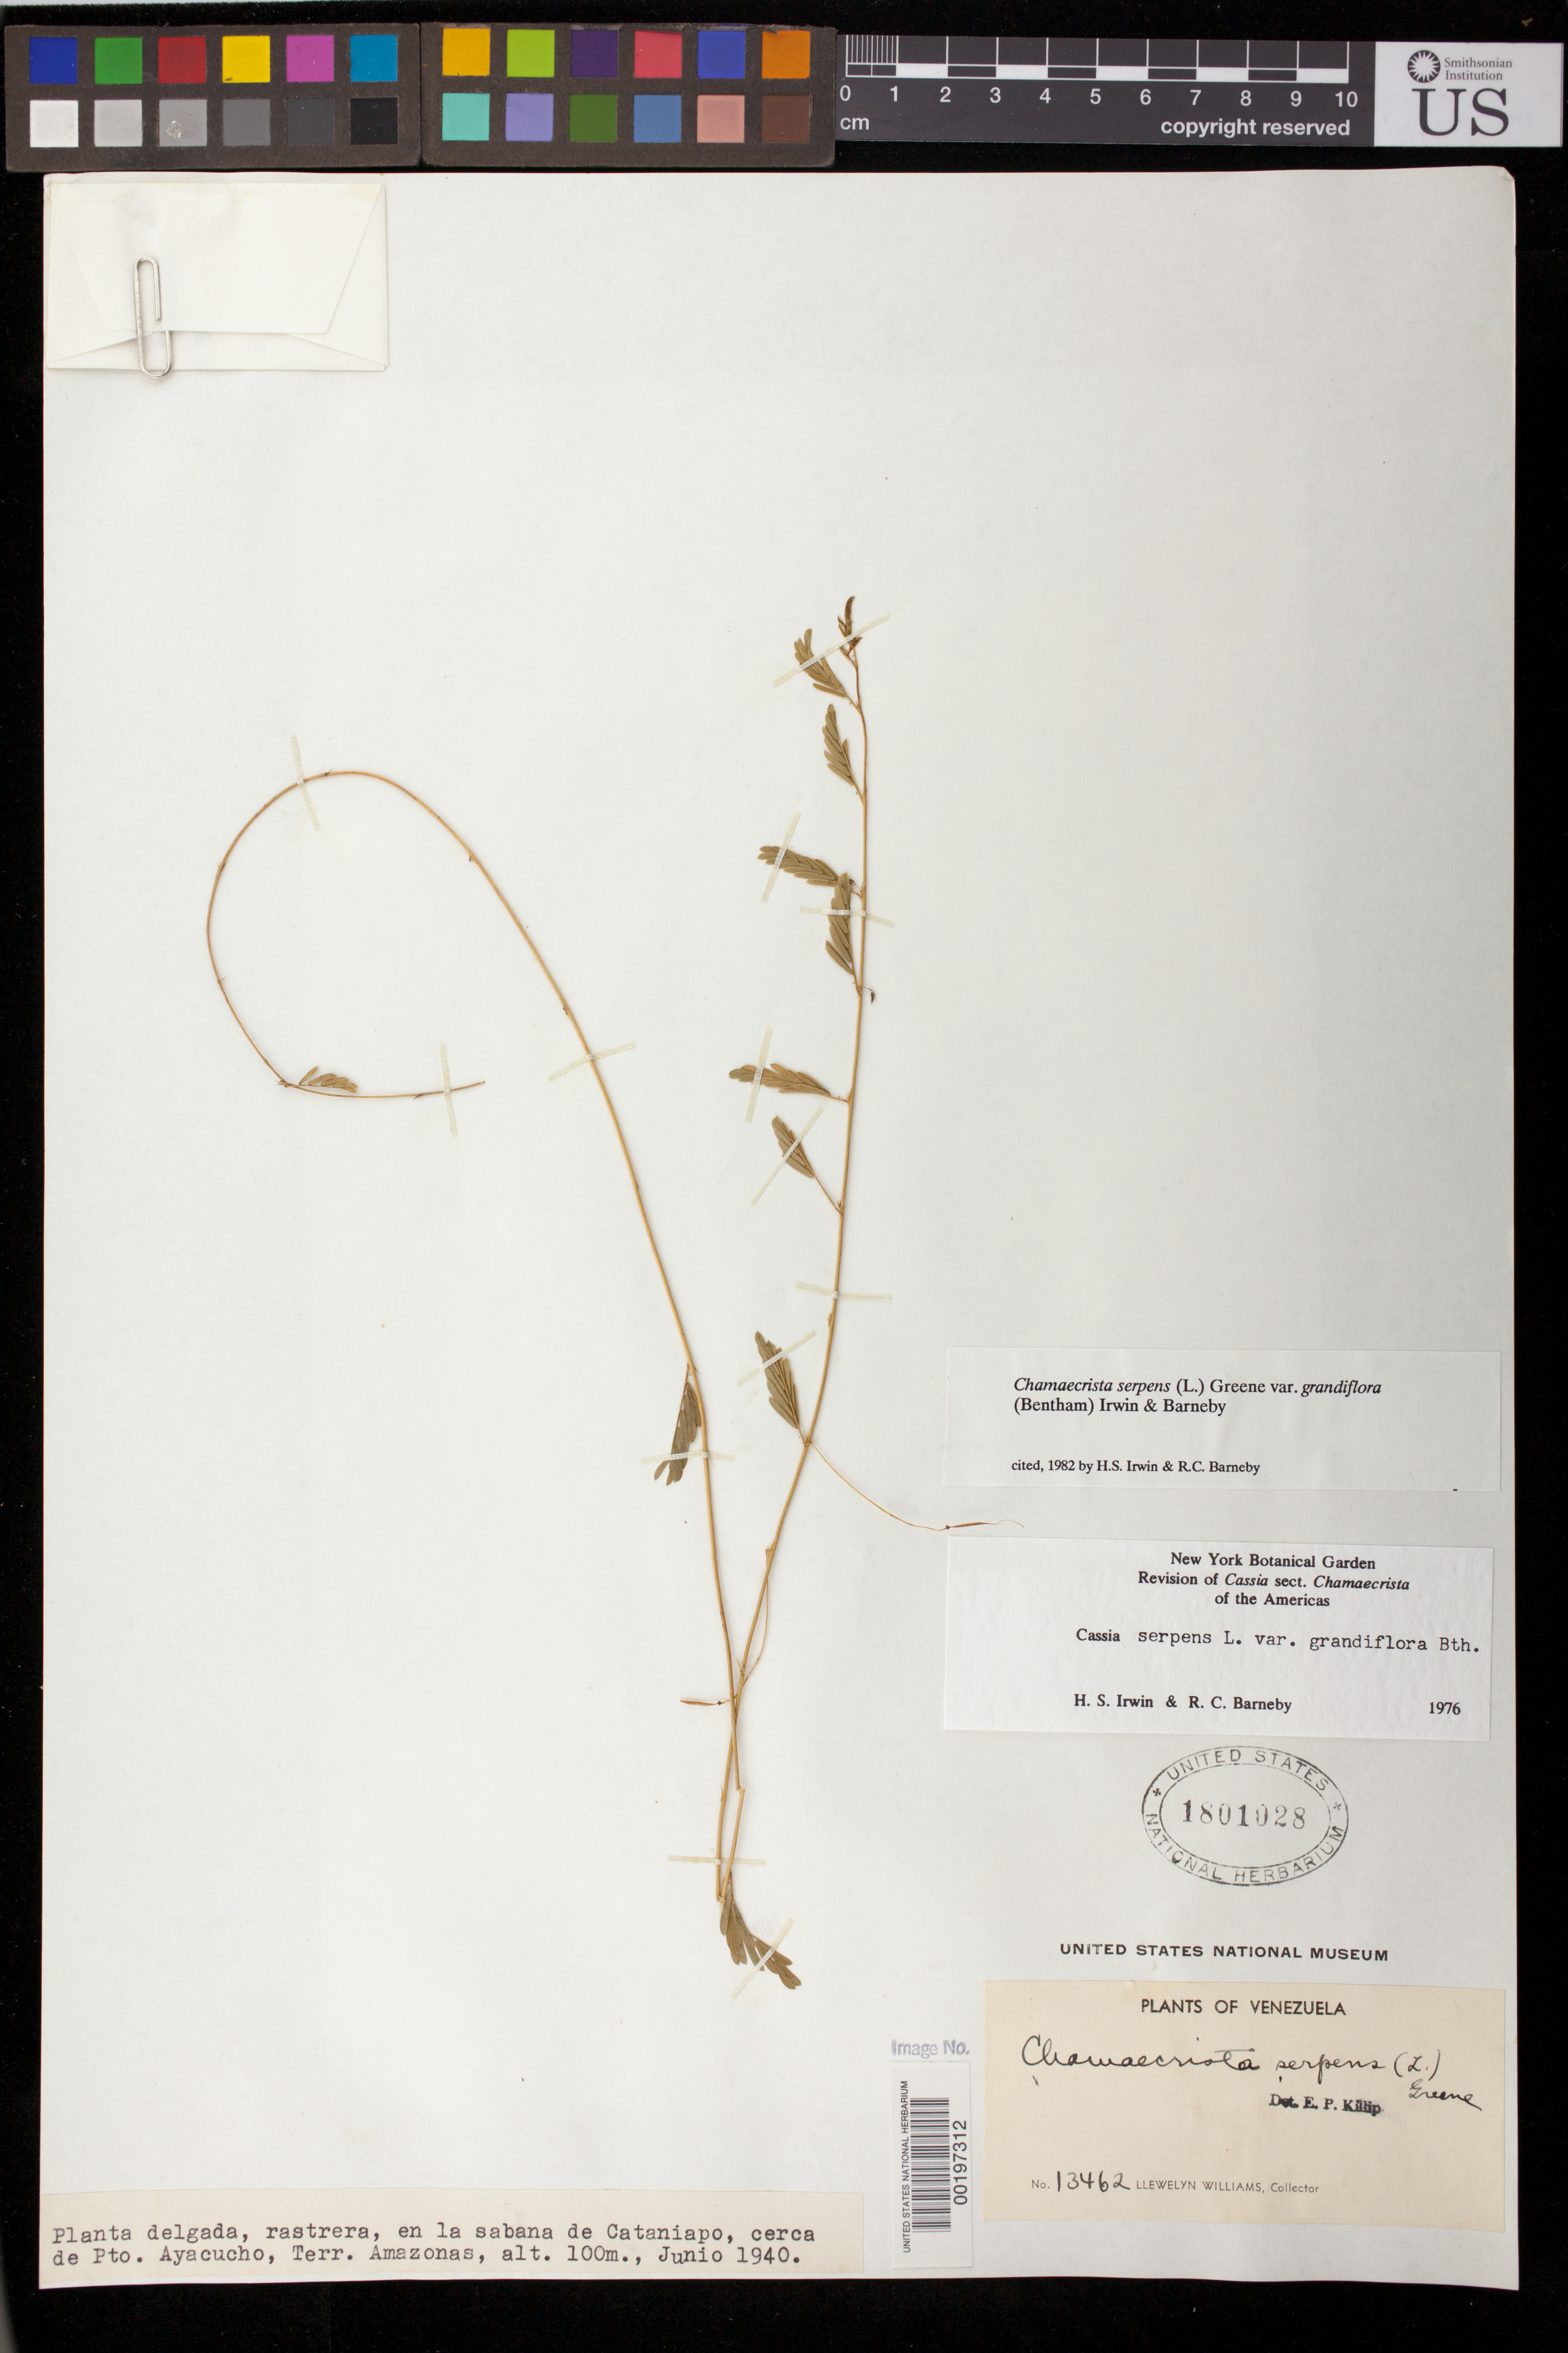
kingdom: Plantae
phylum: Tracheophyta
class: Magnoliopsida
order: Fabales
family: Fabaceae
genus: Chamaecrista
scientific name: Chamaecrista serpens var. grandiflora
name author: (Benth.) H.S. Irwin & Barneby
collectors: Ll. Williams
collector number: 13462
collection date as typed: Jun 1940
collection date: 1940-06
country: Venezuela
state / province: Amazonas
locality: En la sabana de Cataniapo, cerca de Pto. Ayacucho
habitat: En la sabanna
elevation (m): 100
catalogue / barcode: US 1801028